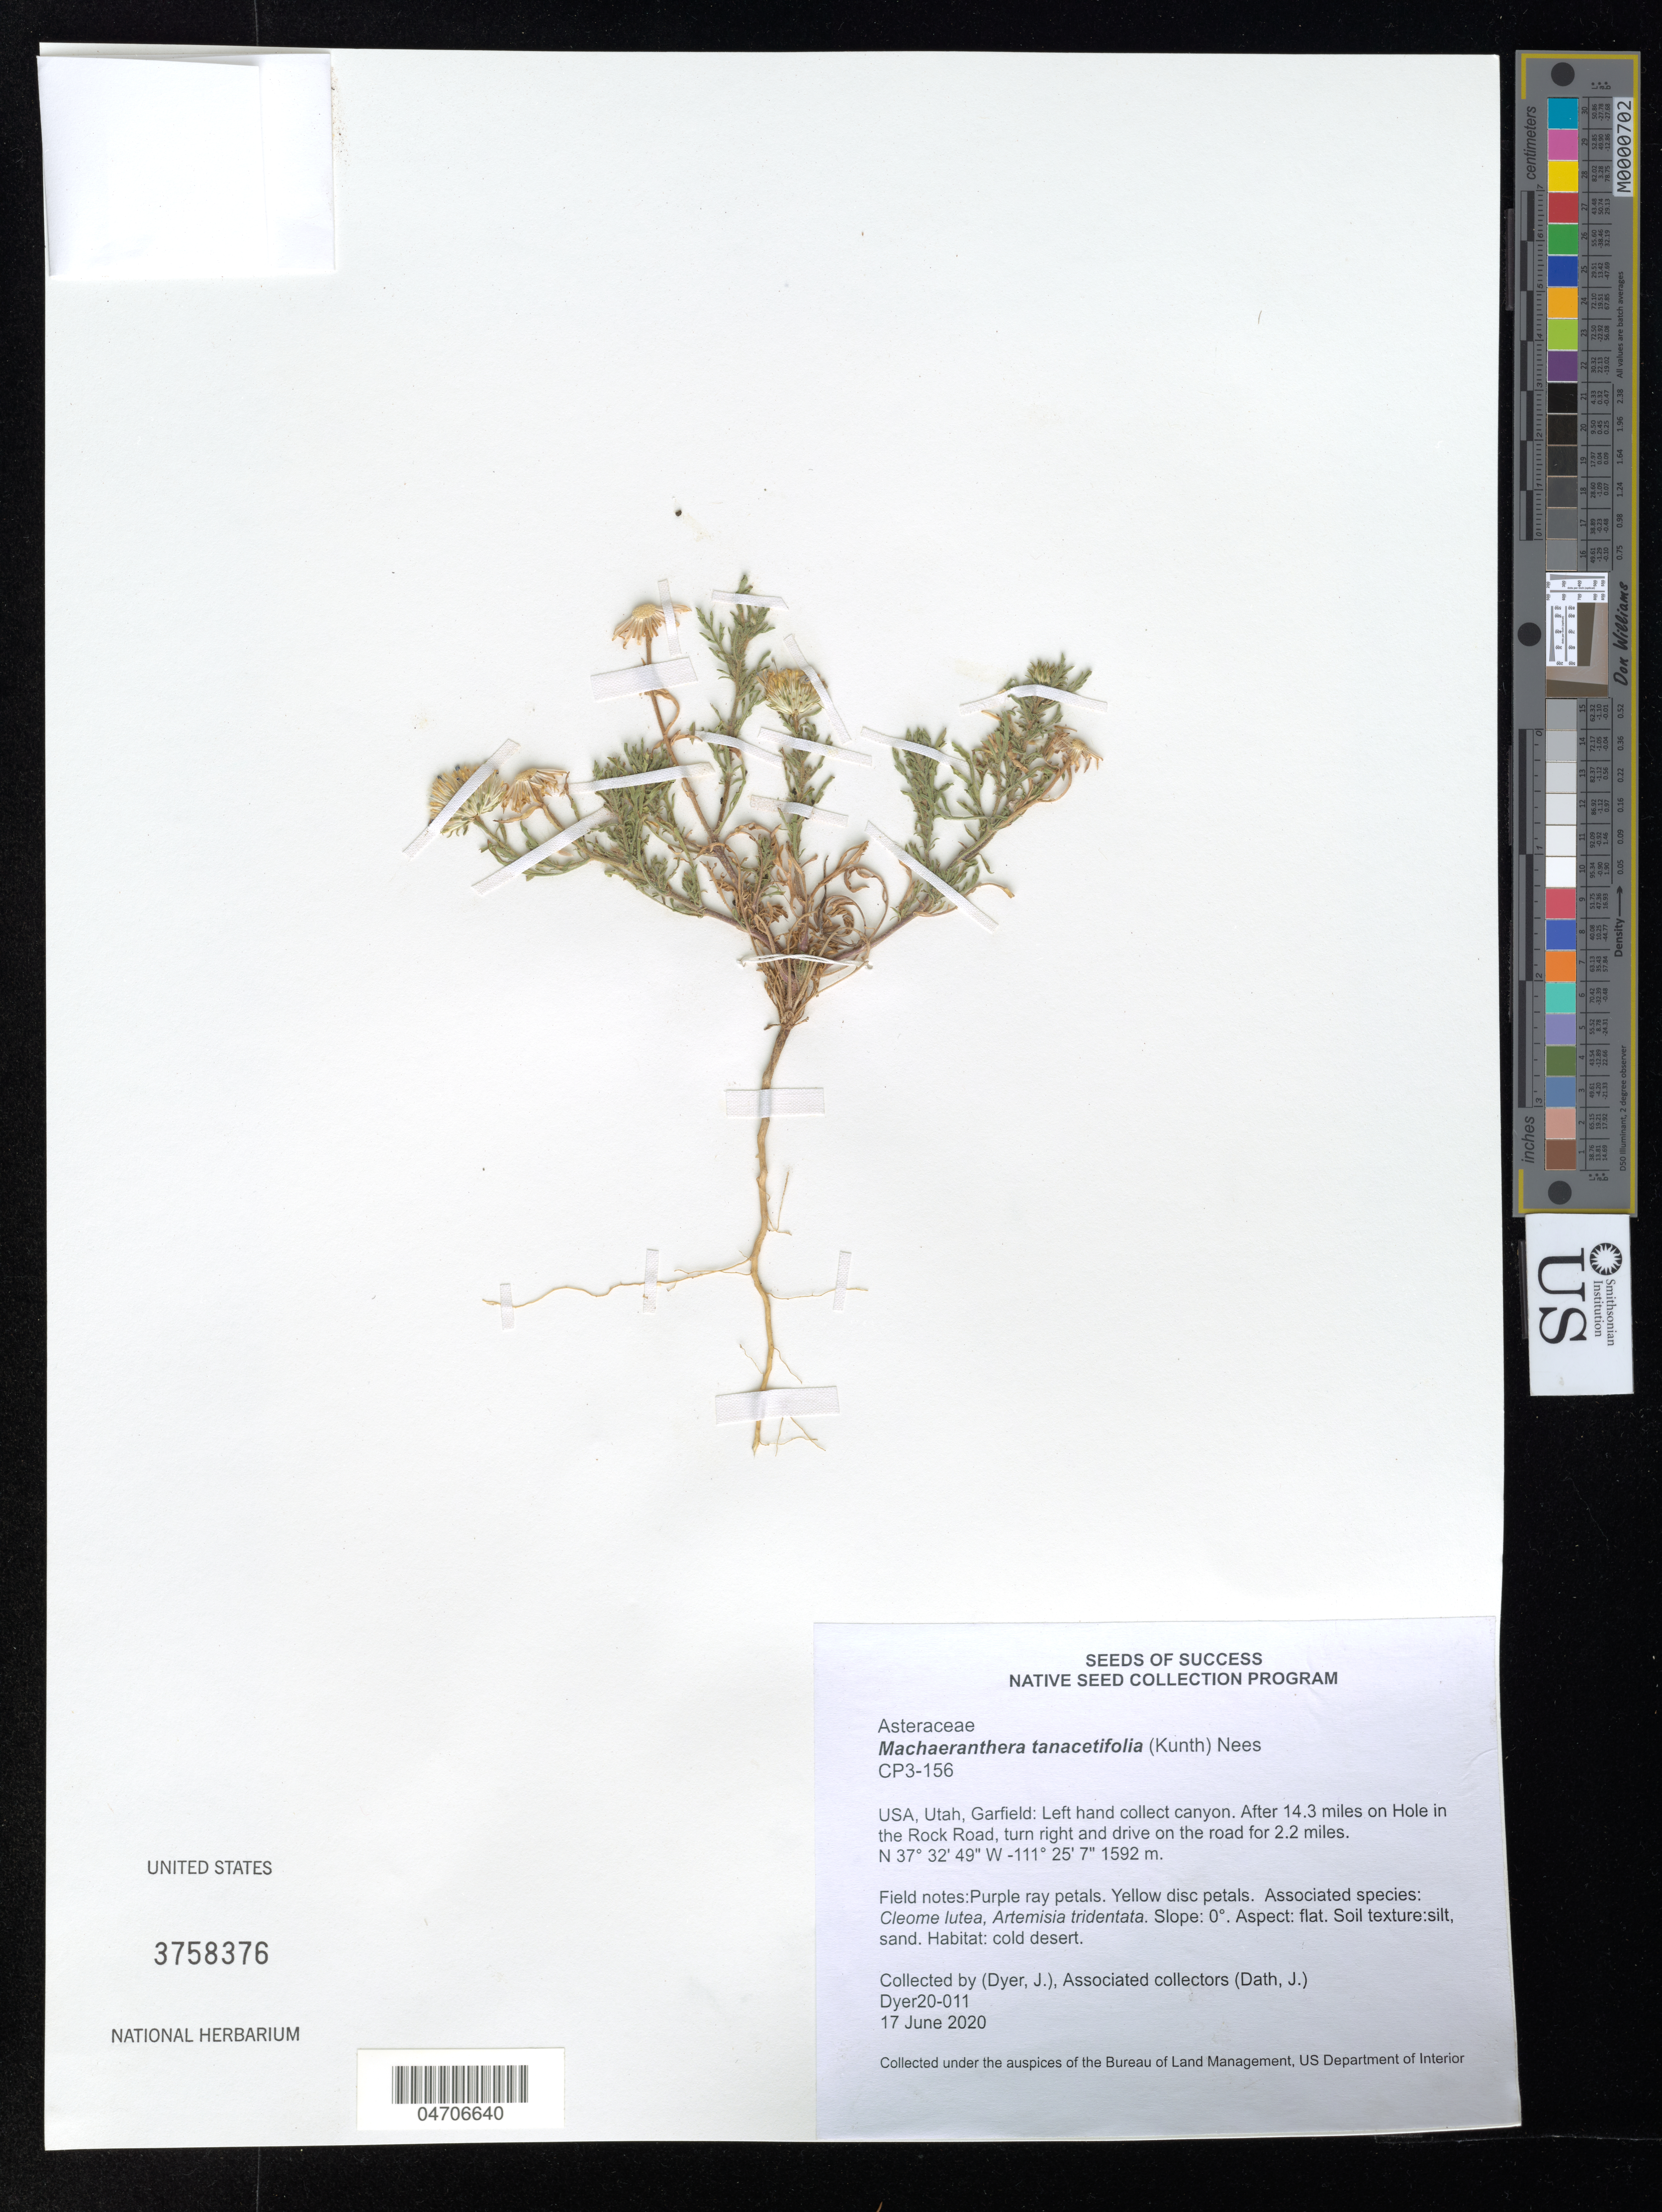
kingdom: Plantae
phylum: Tracheophyta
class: Magnoliopsida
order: Asterales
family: Asteraceae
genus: Machaeranthera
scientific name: Machaeranthera tanacetifolia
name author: (Kunth) Nees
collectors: J. Dyer & B. Losee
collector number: Dyer20-011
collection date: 2020-06-17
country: United States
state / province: Utah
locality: Garfield: Left hand collect canyon. After 14.3 miles on Hole in the Rock Road, turn right and drive on the road for 2.2 miles.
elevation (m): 1592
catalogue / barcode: US 3758376